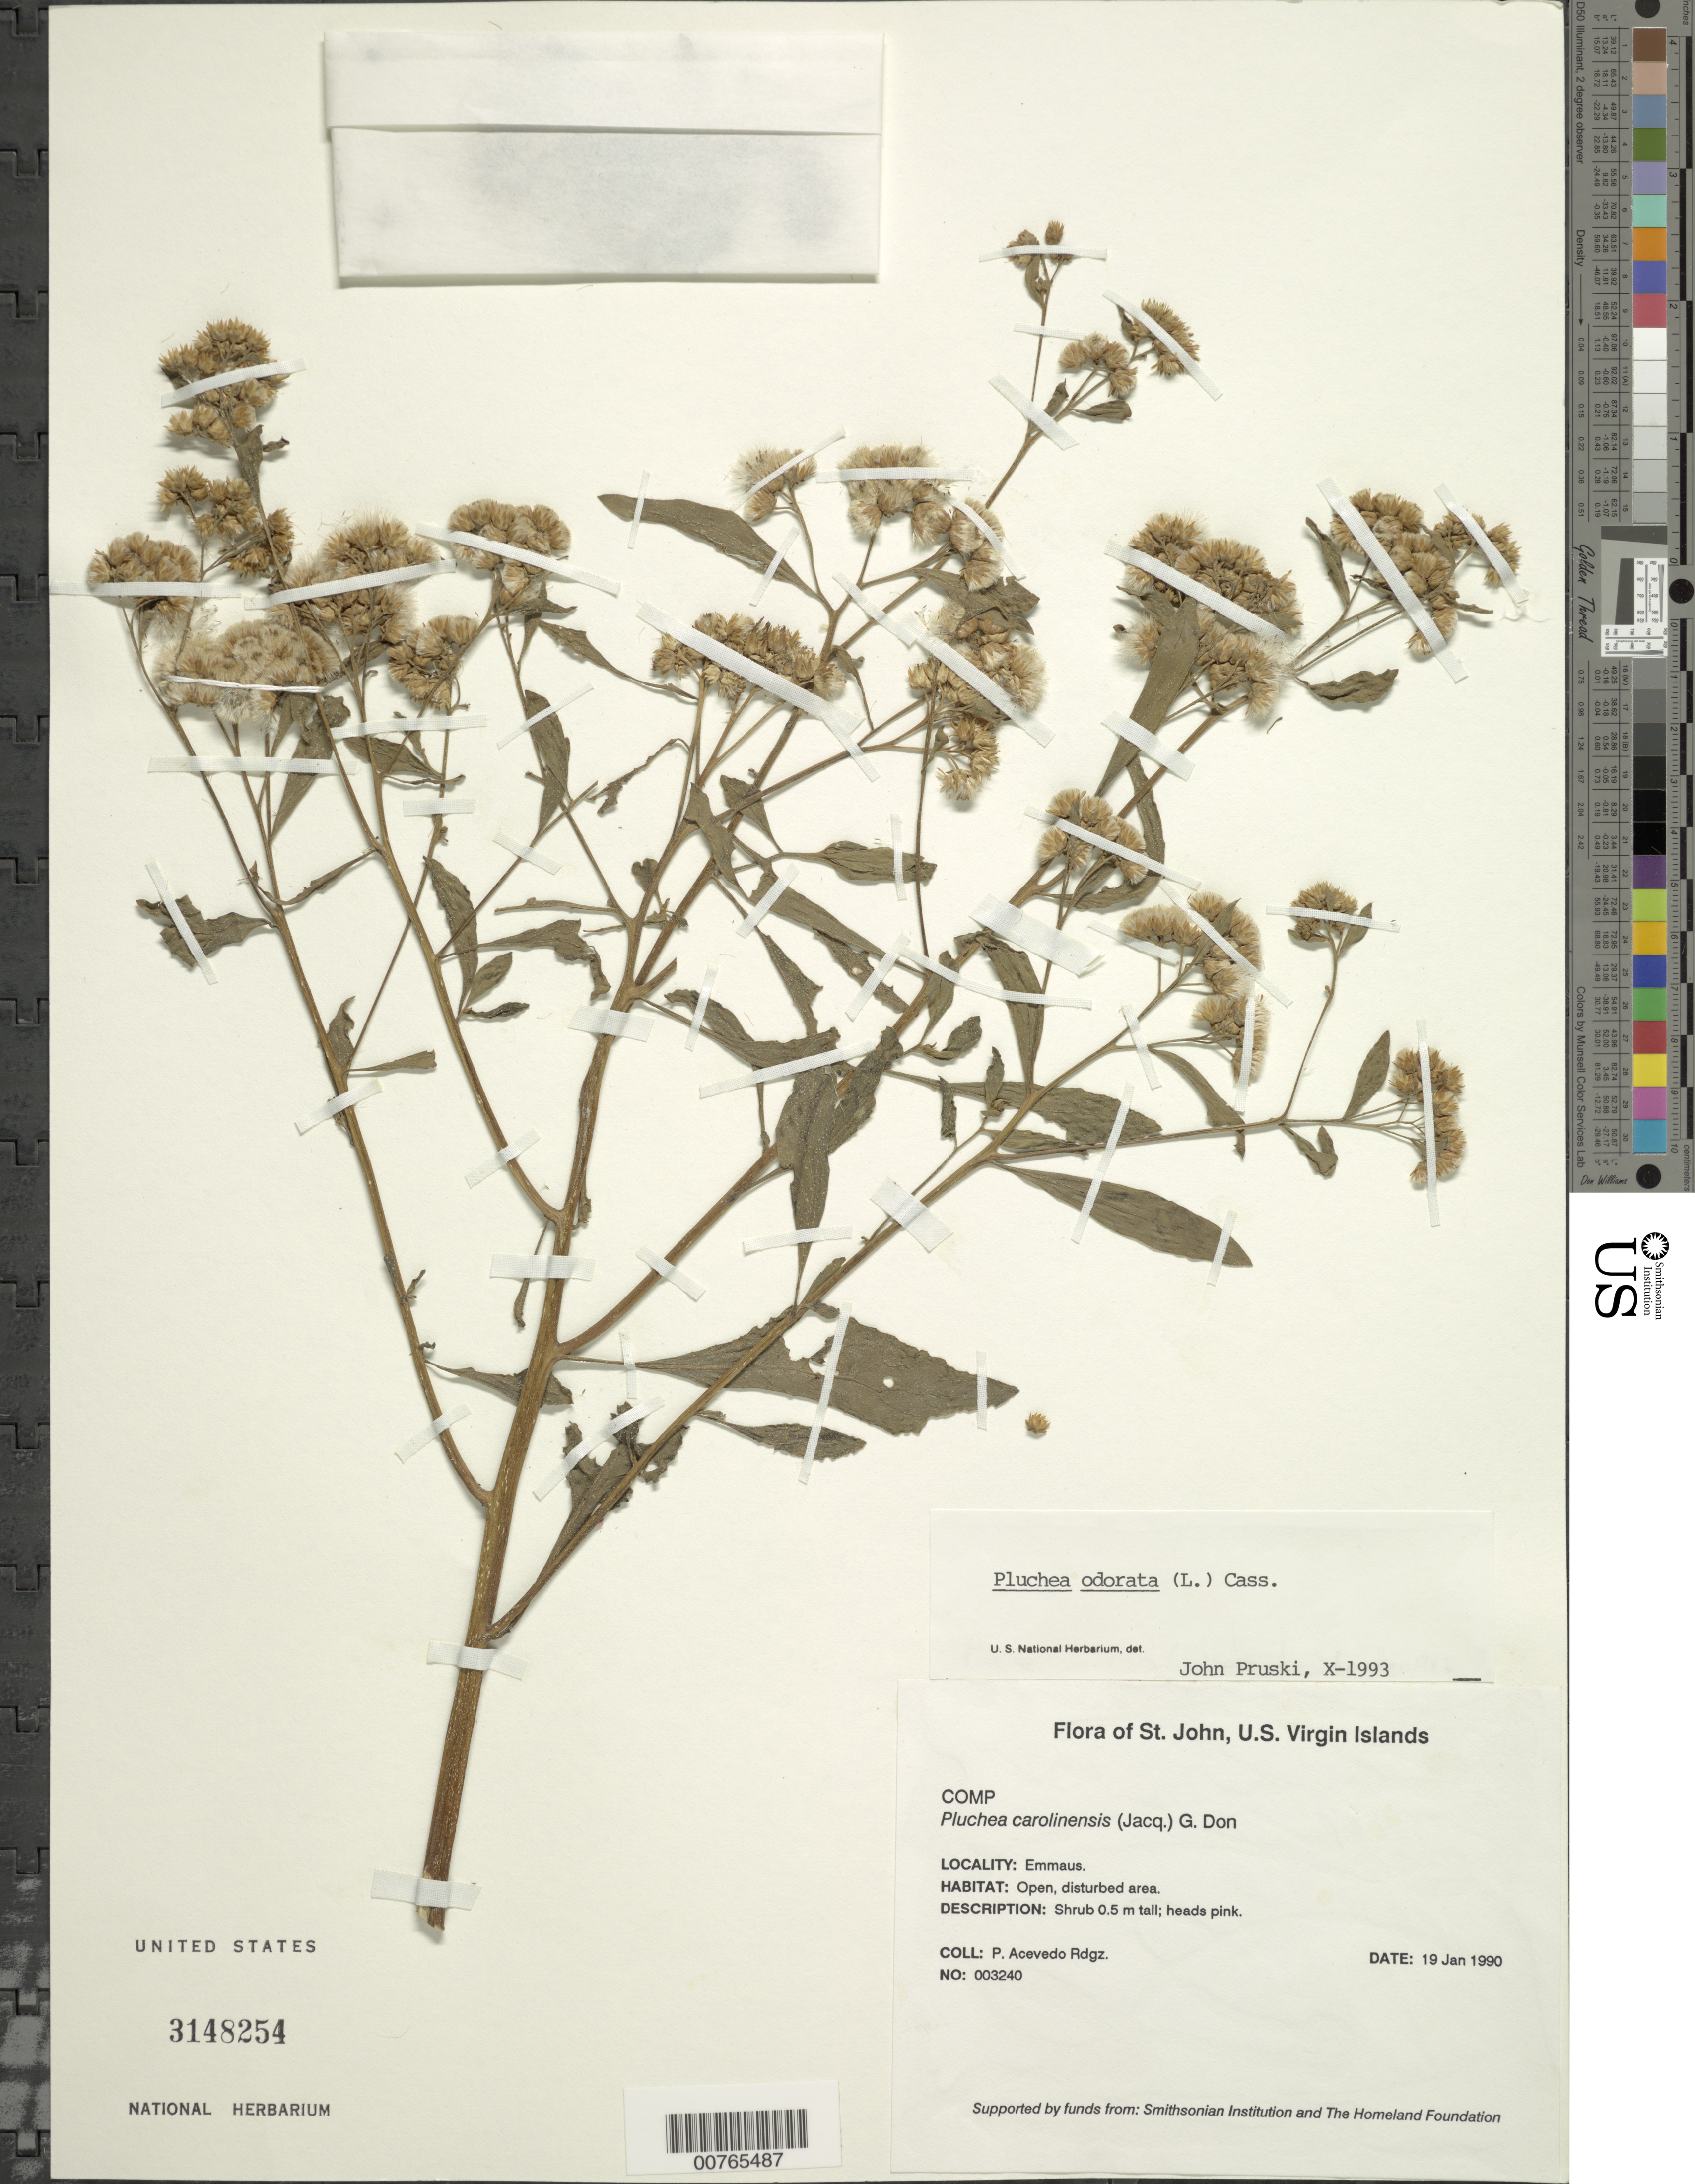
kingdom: Plantae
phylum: Tracheophyta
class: Magnoliopsida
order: Asterales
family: Asteraceae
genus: Pluchea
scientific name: Pluchea odorata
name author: (L.) Cass.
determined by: Pruski, J. F.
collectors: P. Acevedo-Rodr.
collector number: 3240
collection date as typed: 19 Jan 1990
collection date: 1990-01-19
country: U.S. Virgin Islands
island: St. John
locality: Emmaus.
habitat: Open, disturbed area.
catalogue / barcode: US 3148254